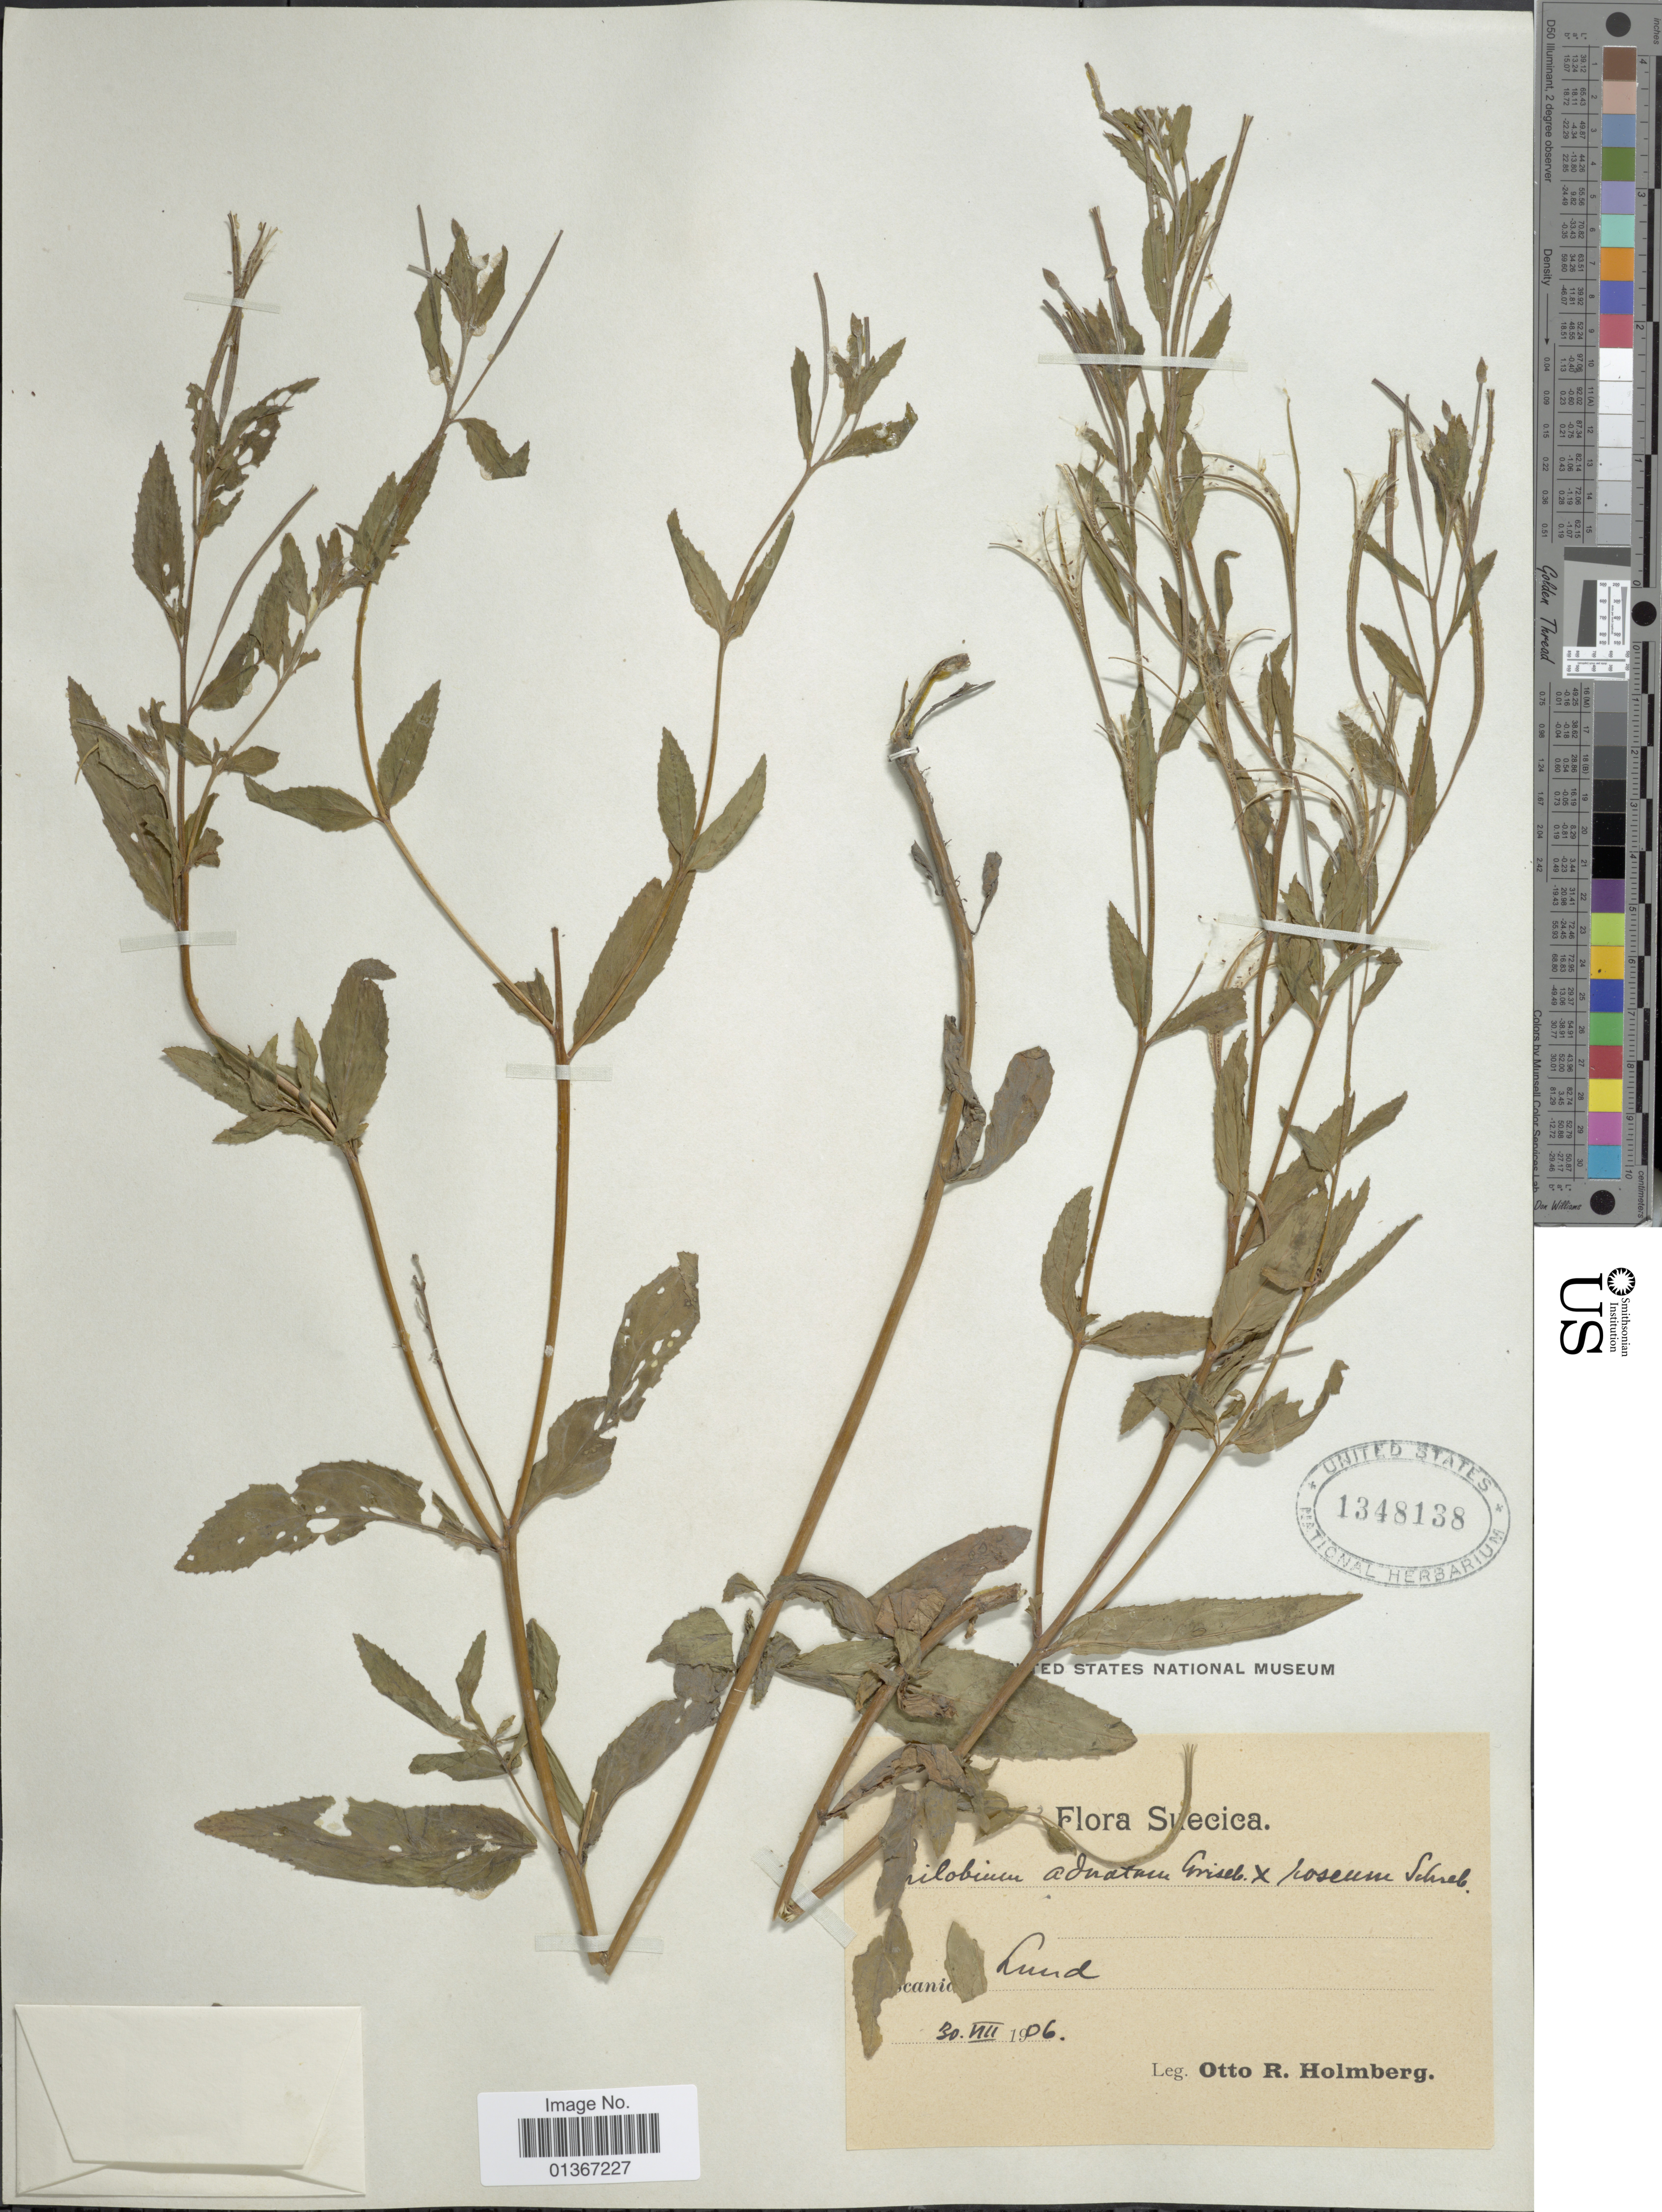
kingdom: Plantae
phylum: Tracheophyta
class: Magnoliopsida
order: Myrtales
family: Onagraceae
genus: Epilobium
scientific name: Epilobium tetragonum subsp. tetragonum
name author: L.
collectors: O. Holmberg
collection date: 1906-08-30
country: Sweden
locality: Suecica. [illegible text] Lund.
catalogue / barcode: US 1348138